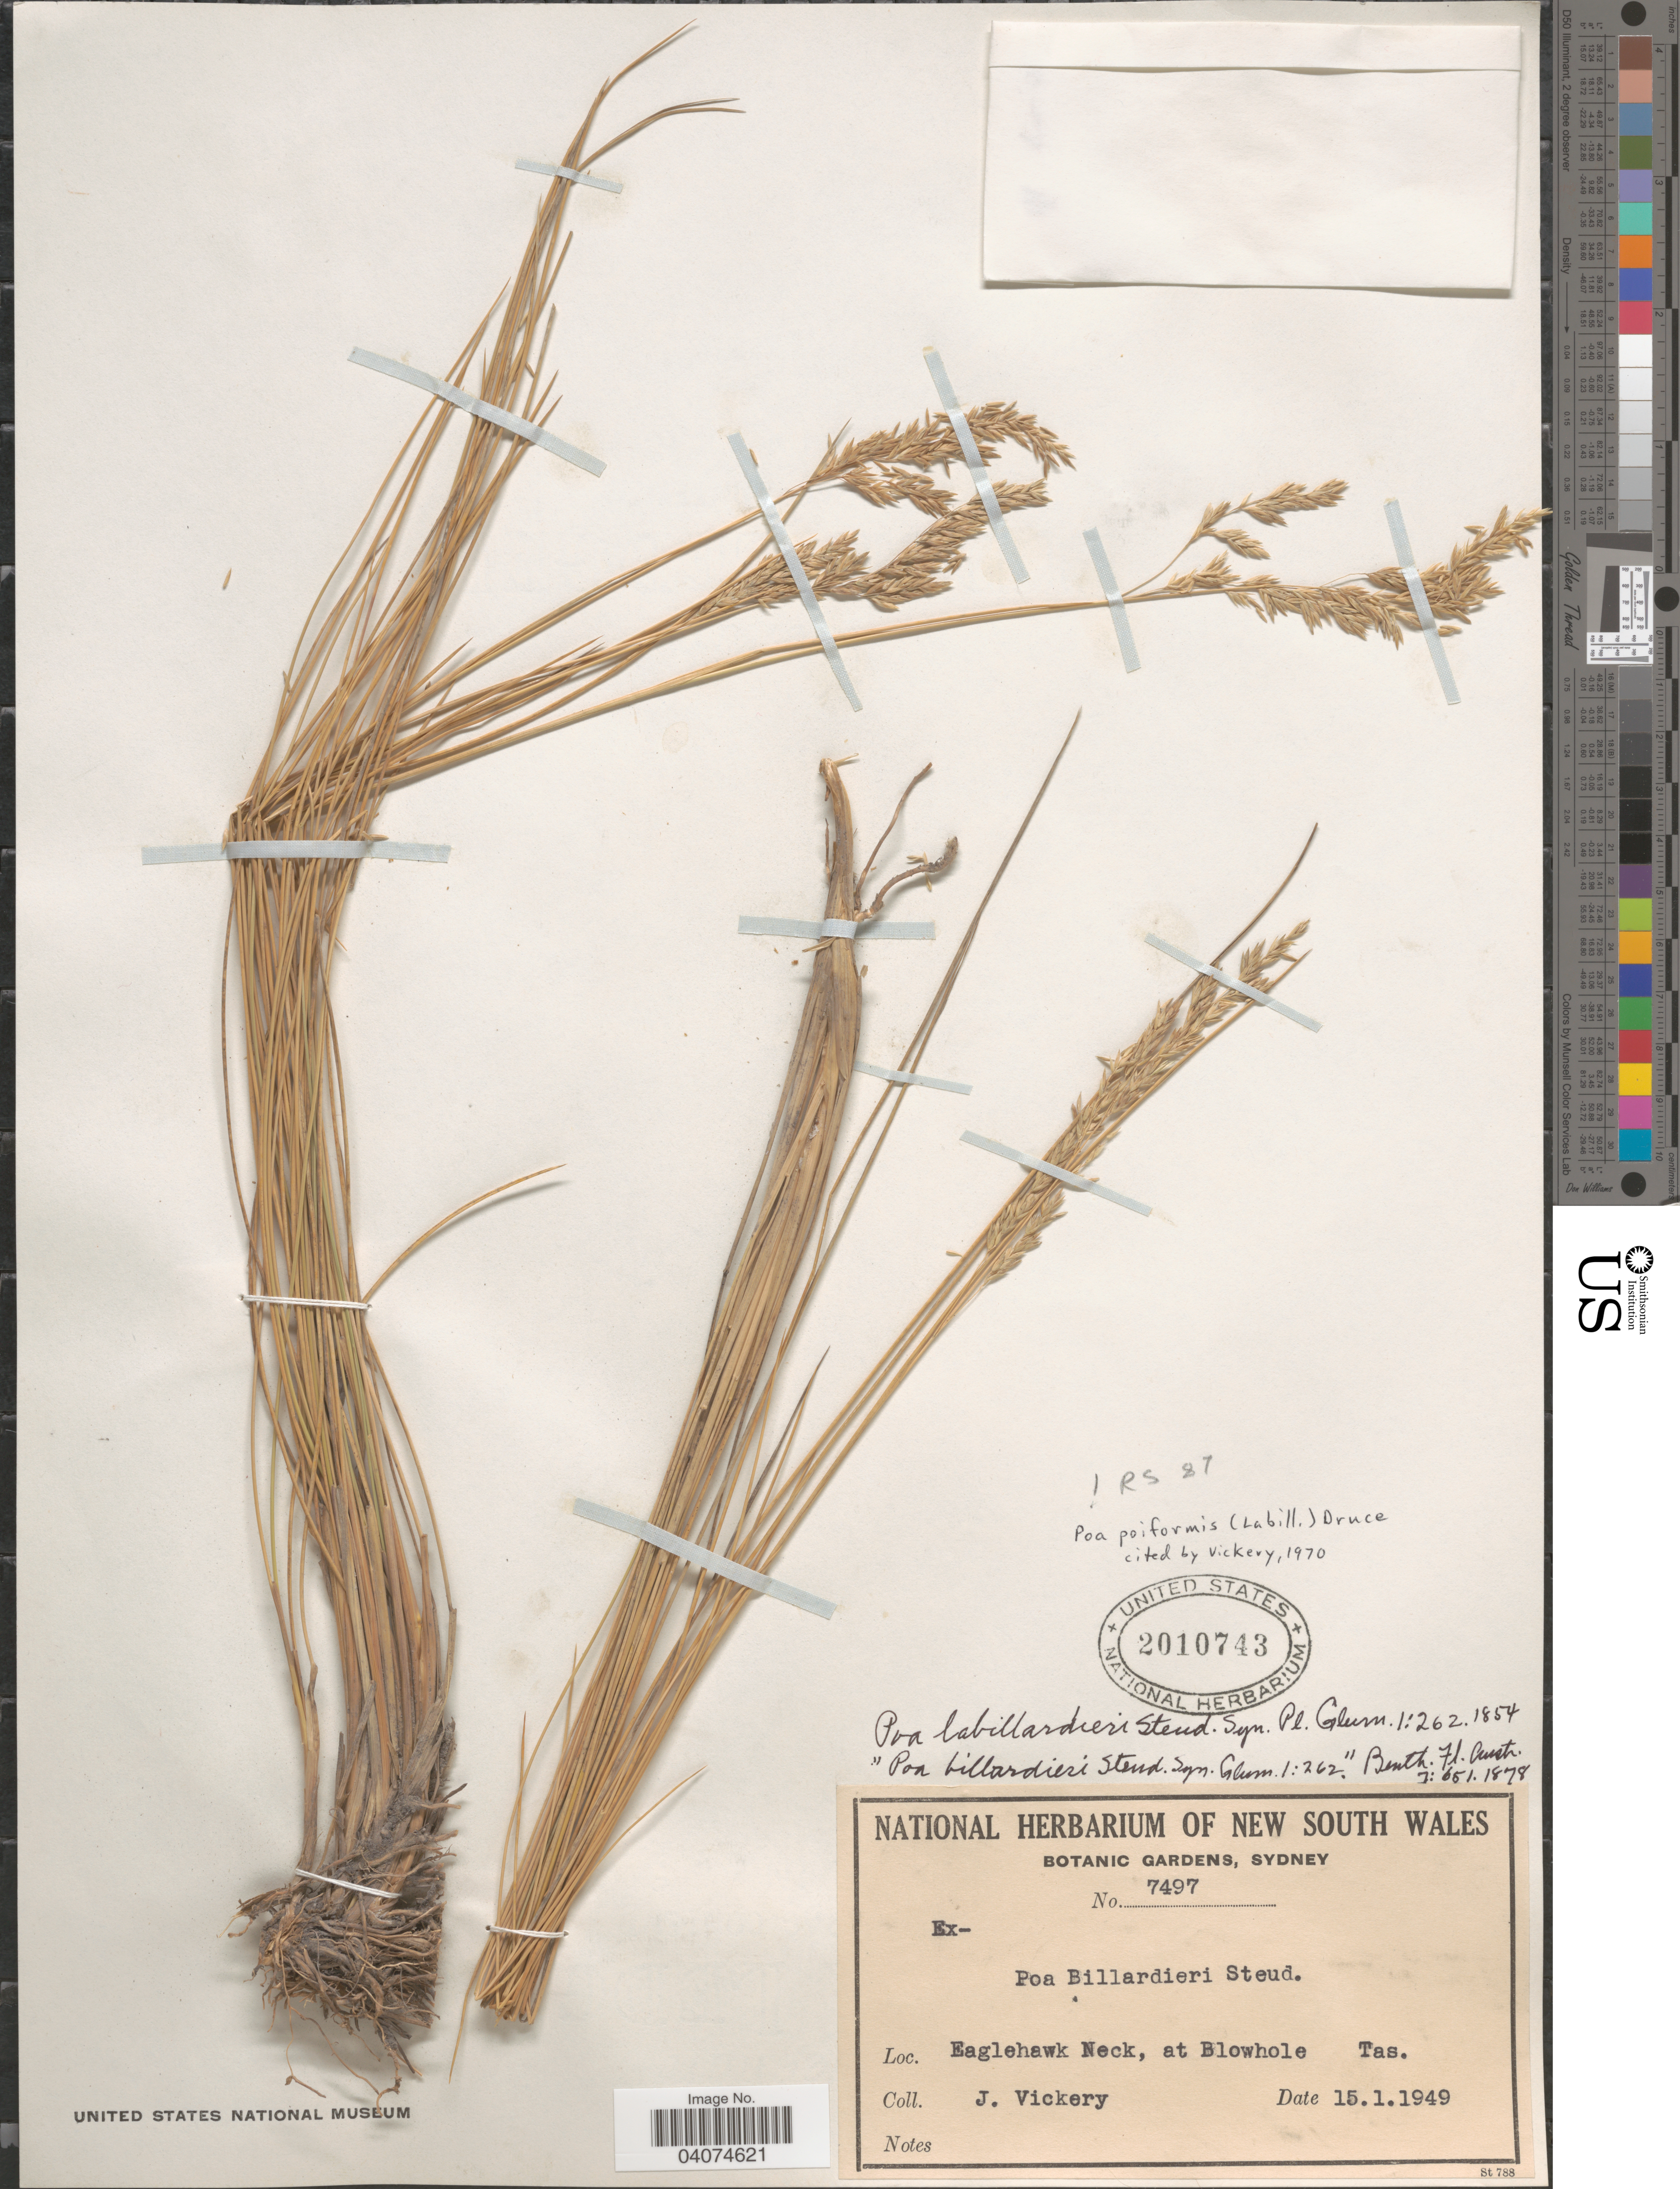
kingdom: Plantae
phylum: Tracheophyta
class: Liliopsida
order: Poales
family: Poaceae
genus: Poa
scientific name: Poa poiformis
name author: (Labill.) Druce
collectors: J. Vickery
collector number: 7497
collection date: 1949-01-15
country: Australia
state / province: Tasmania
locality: Eaglehawk Neck, at Blowhole.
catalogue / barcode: US 2010743